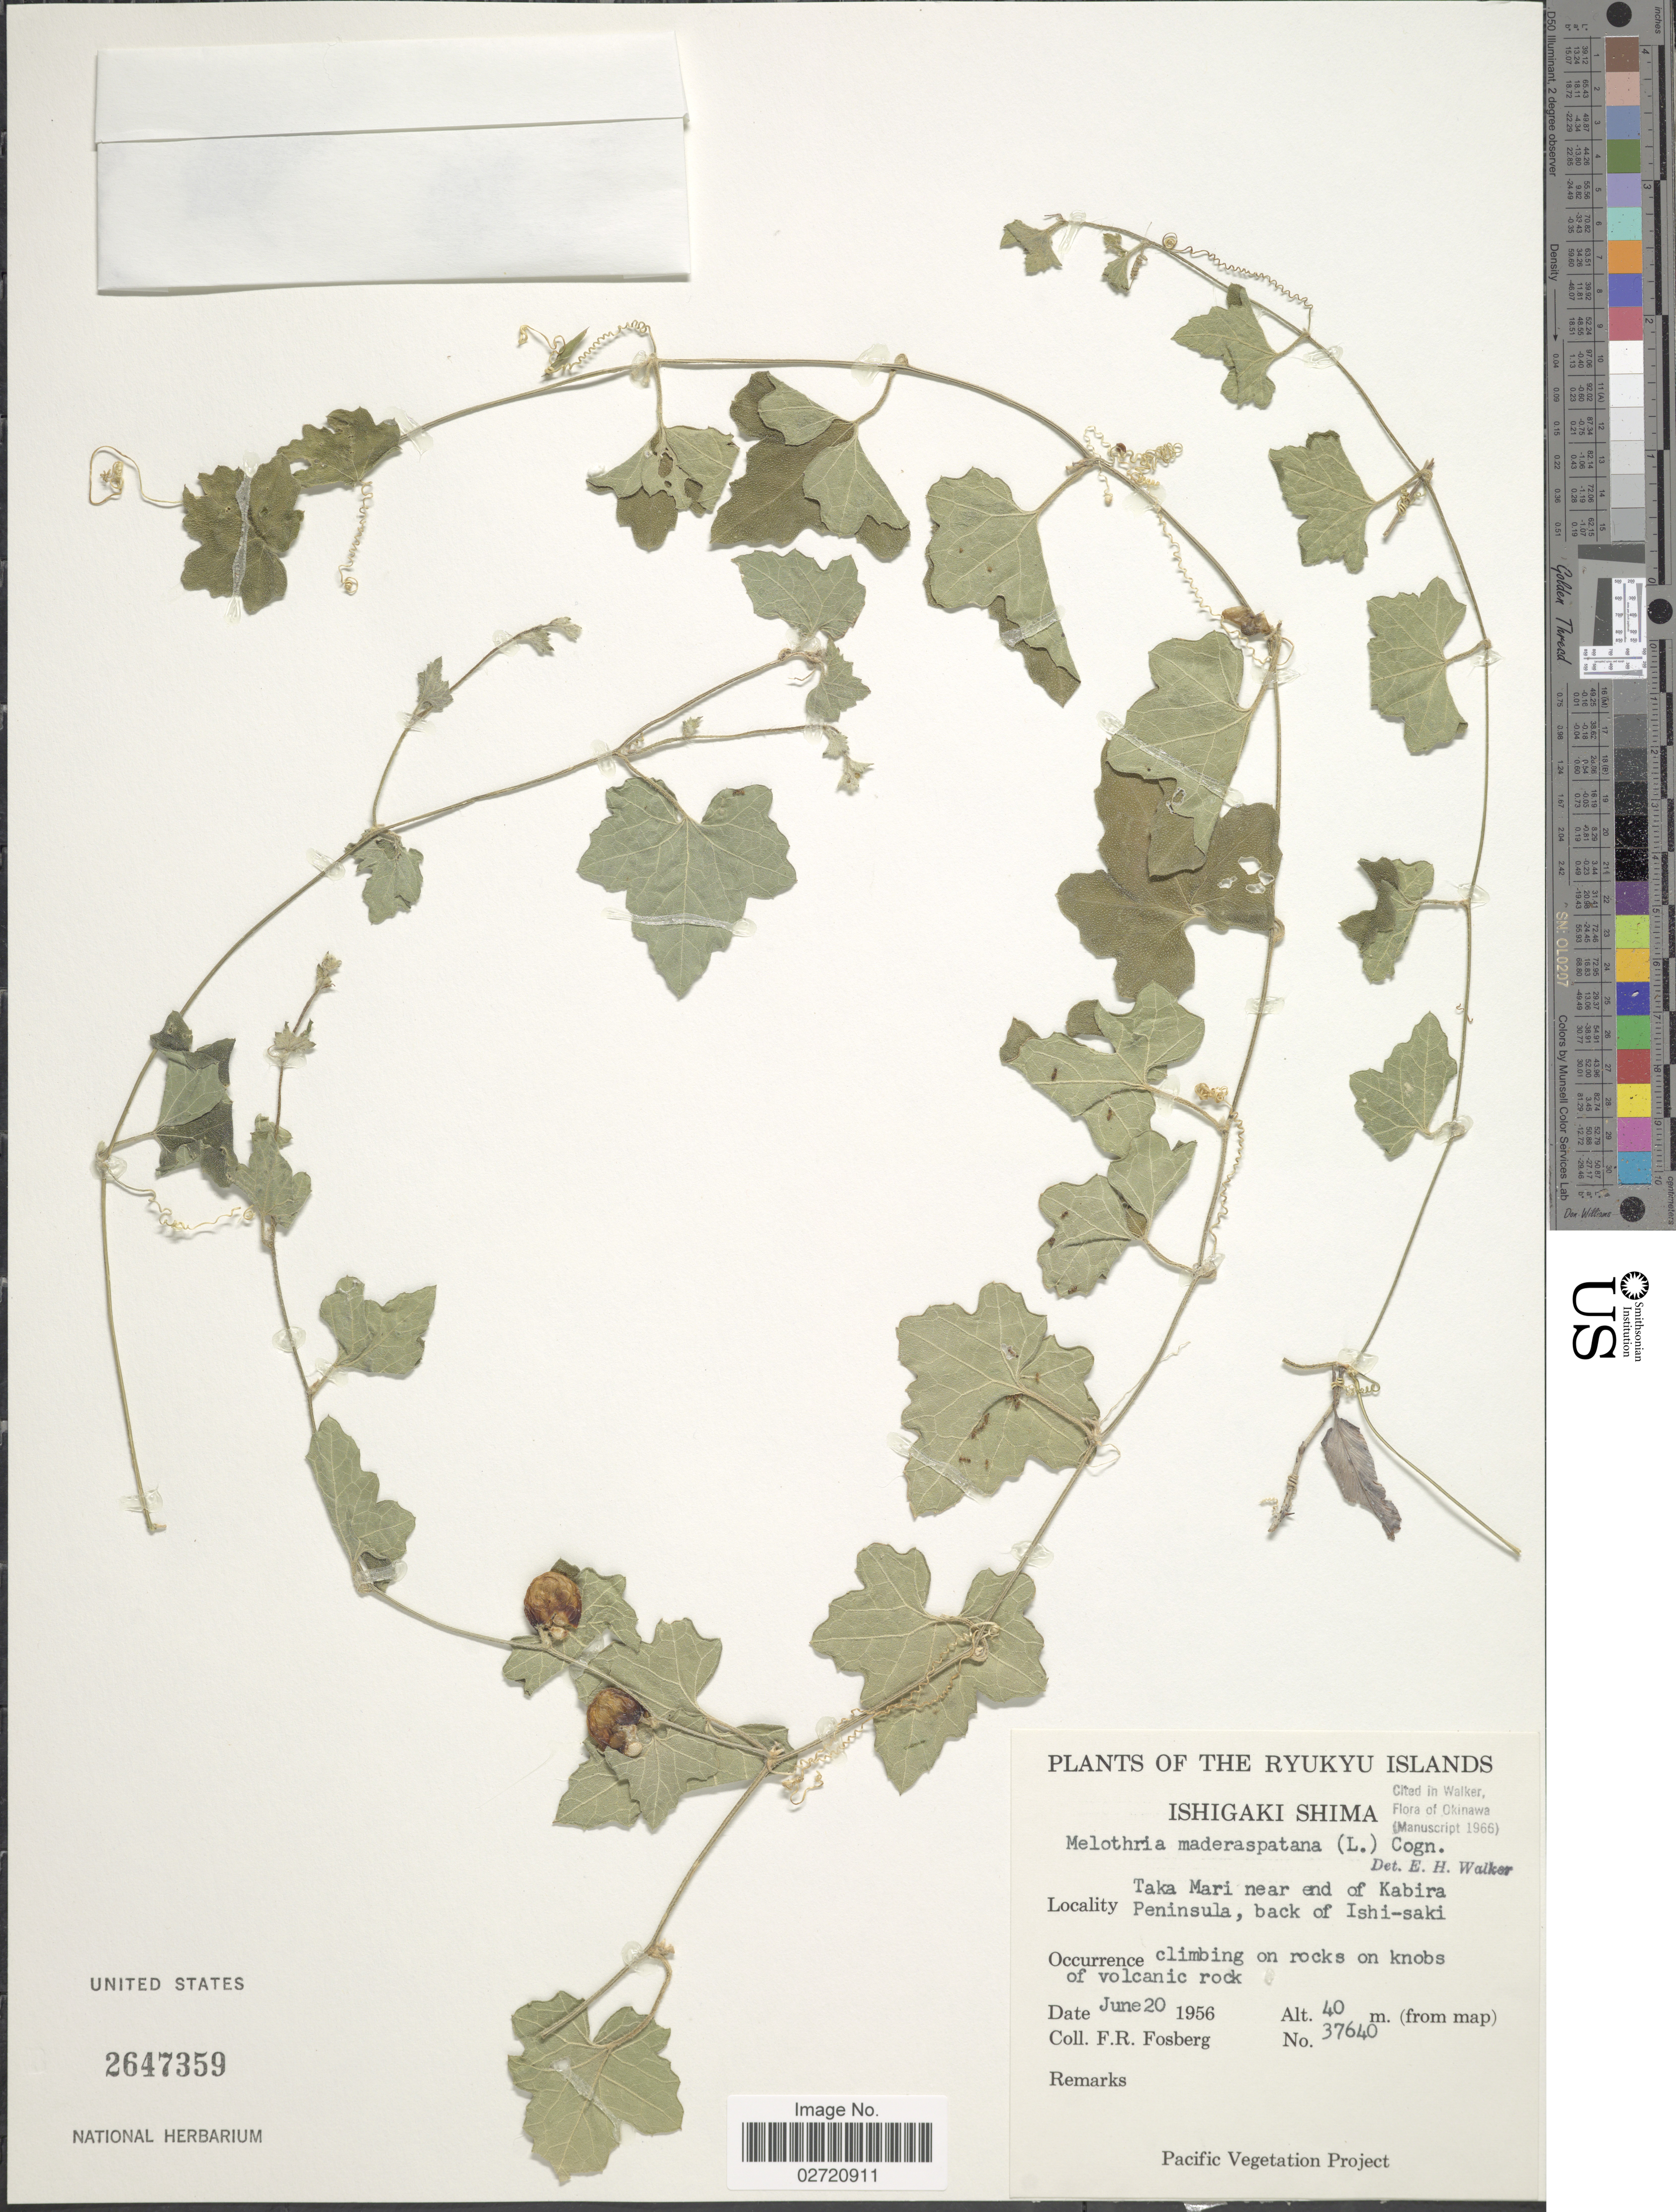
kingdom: Plantae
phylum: Tracheophyta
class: Magnoliopsida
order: Cucurbitales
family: Cucurbitaceae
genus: Cucumis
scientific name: Cucumis maderaspatanus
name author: L.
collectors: F. R. Fosberg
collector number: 37640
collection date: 1956-06-20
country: Japan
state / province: Okinawa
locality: Ryukyu Islands. Ishigaki Shima. Taka Mari near end of Kabira Peninsula, back of Ishi-saki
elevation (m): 40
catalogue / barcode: US 2647359